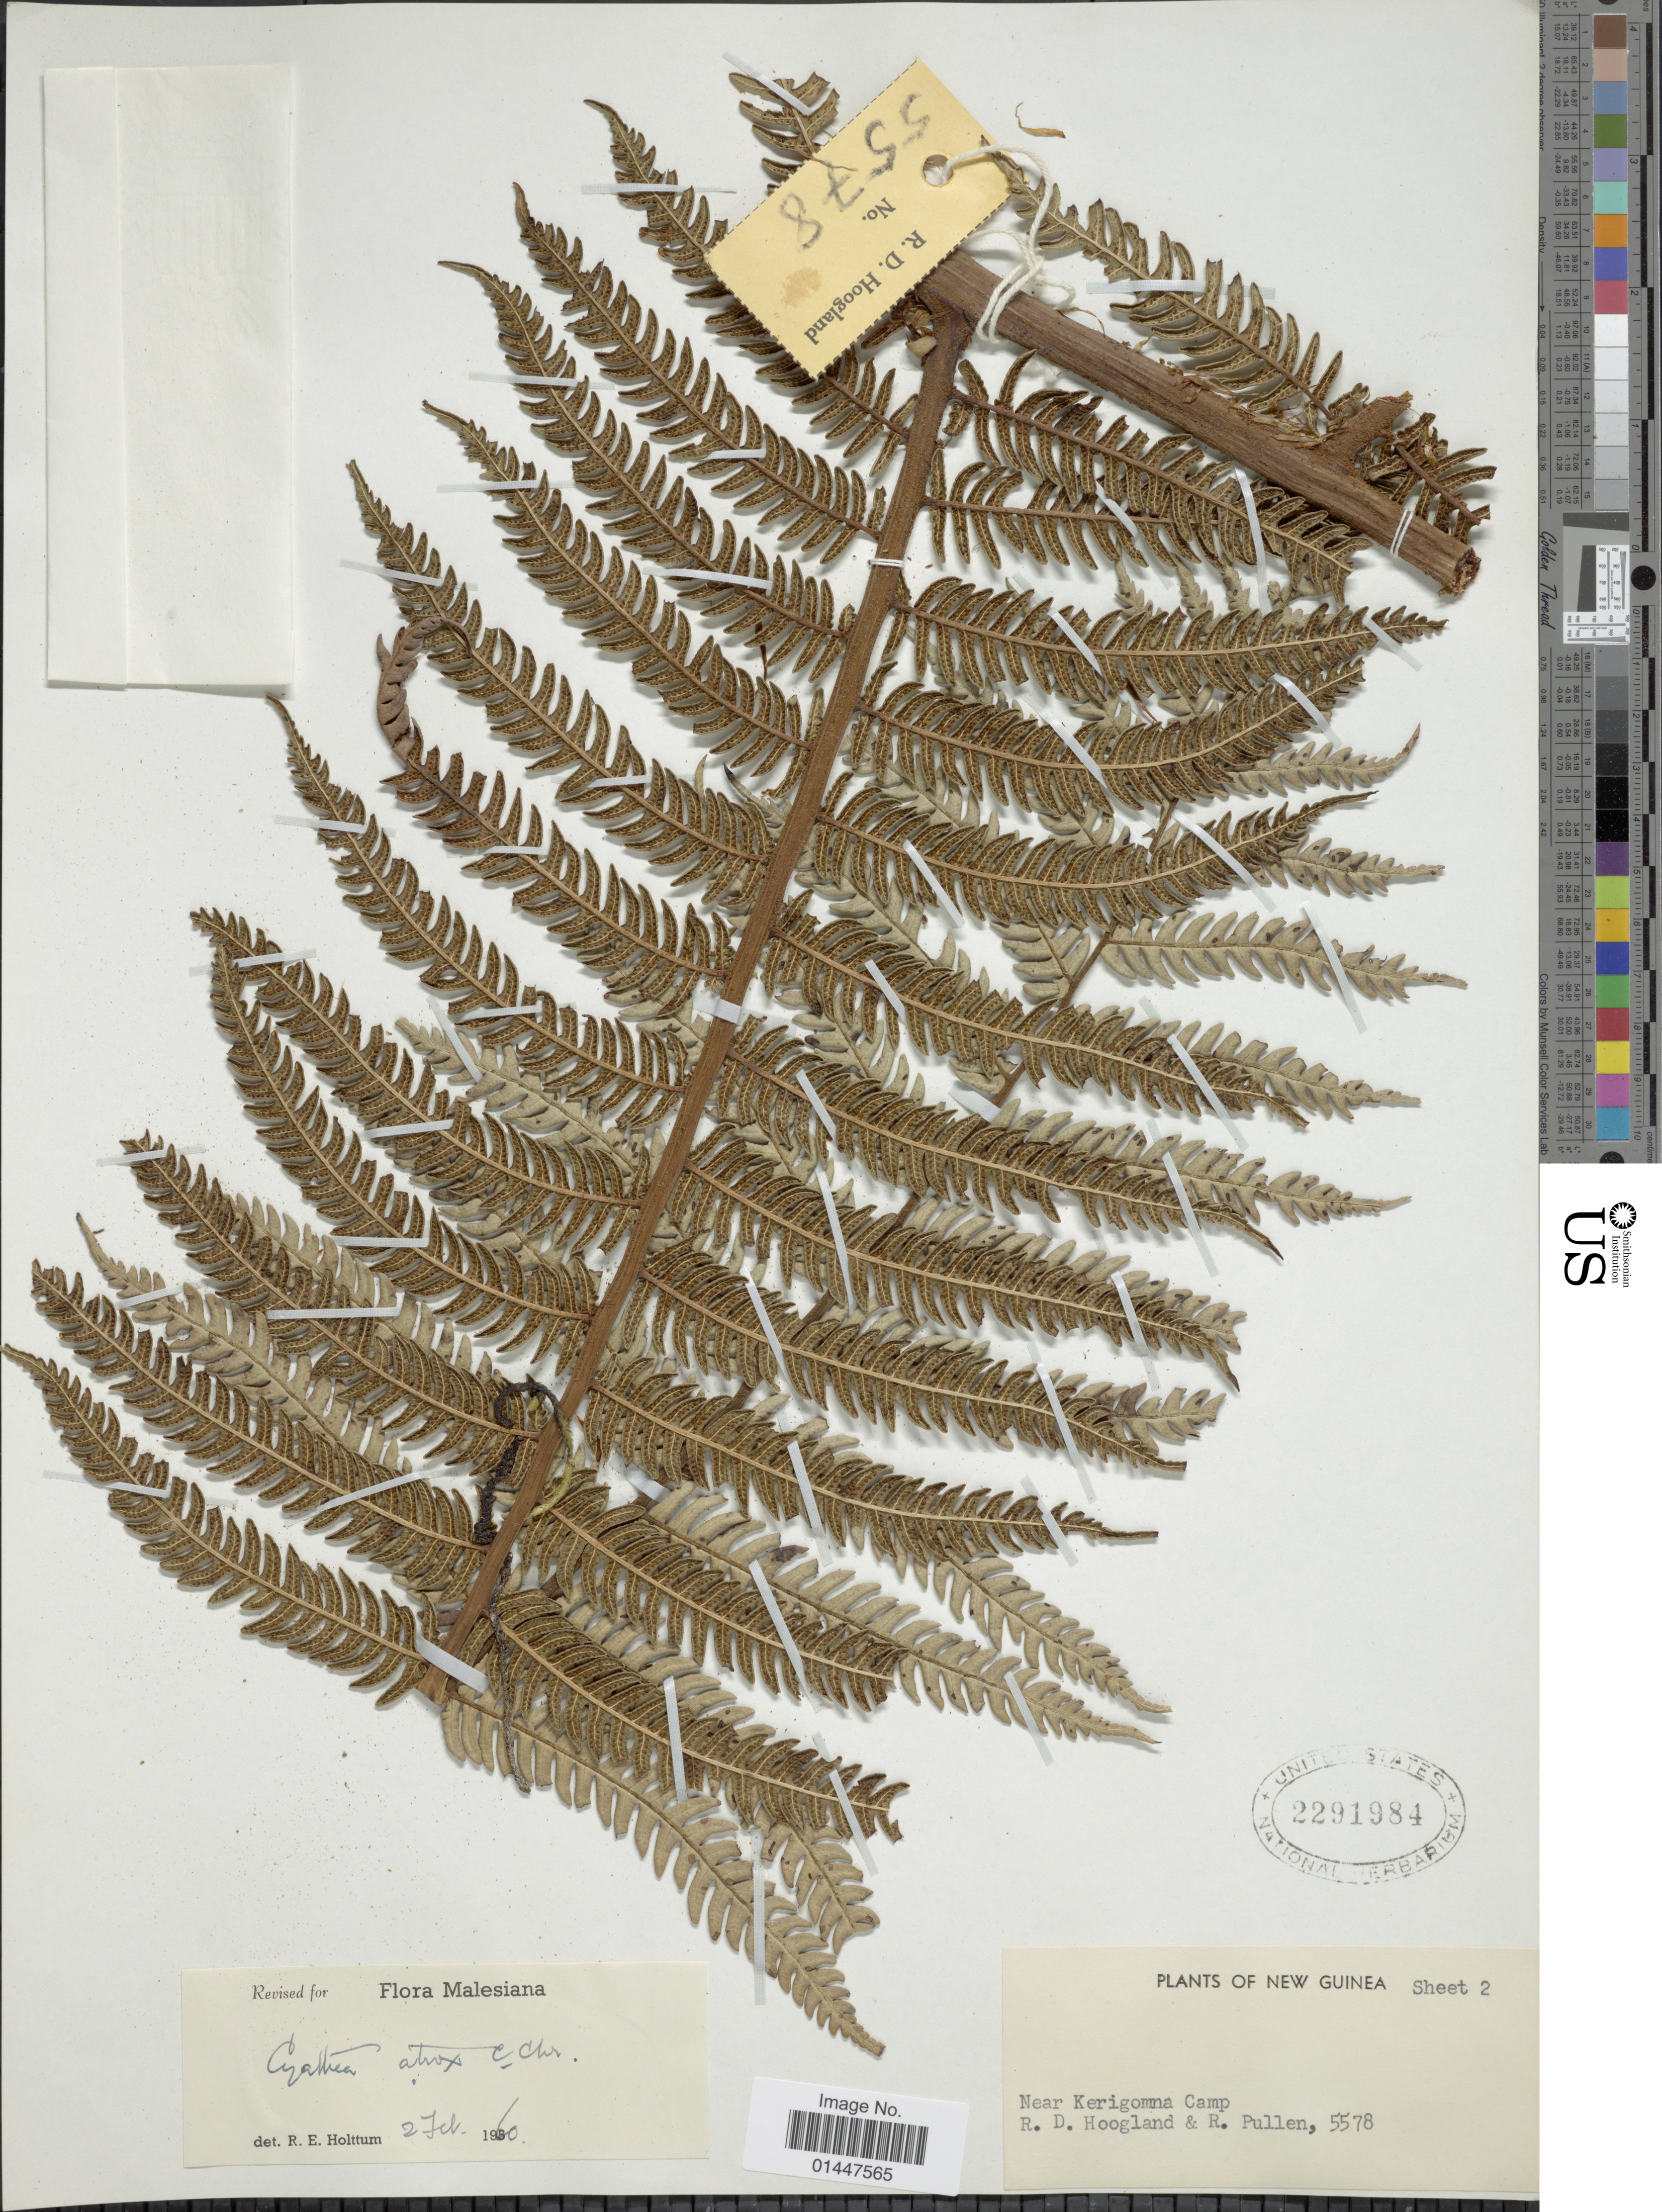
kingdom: Plantae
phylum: Tracheophyta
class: Polypodiopsida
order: Cyatheales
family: Cyatheaceae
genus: Sphaeropteris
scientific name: Sphaeropteris atrox var. atrox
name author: (C. Chr.) R.M. Tryon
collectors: R. D. Hoogland & R. Pullen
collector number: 5578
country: Papua New Guinea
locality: New Guinea. Near Kerigomna Camp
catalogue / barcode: US 2291984